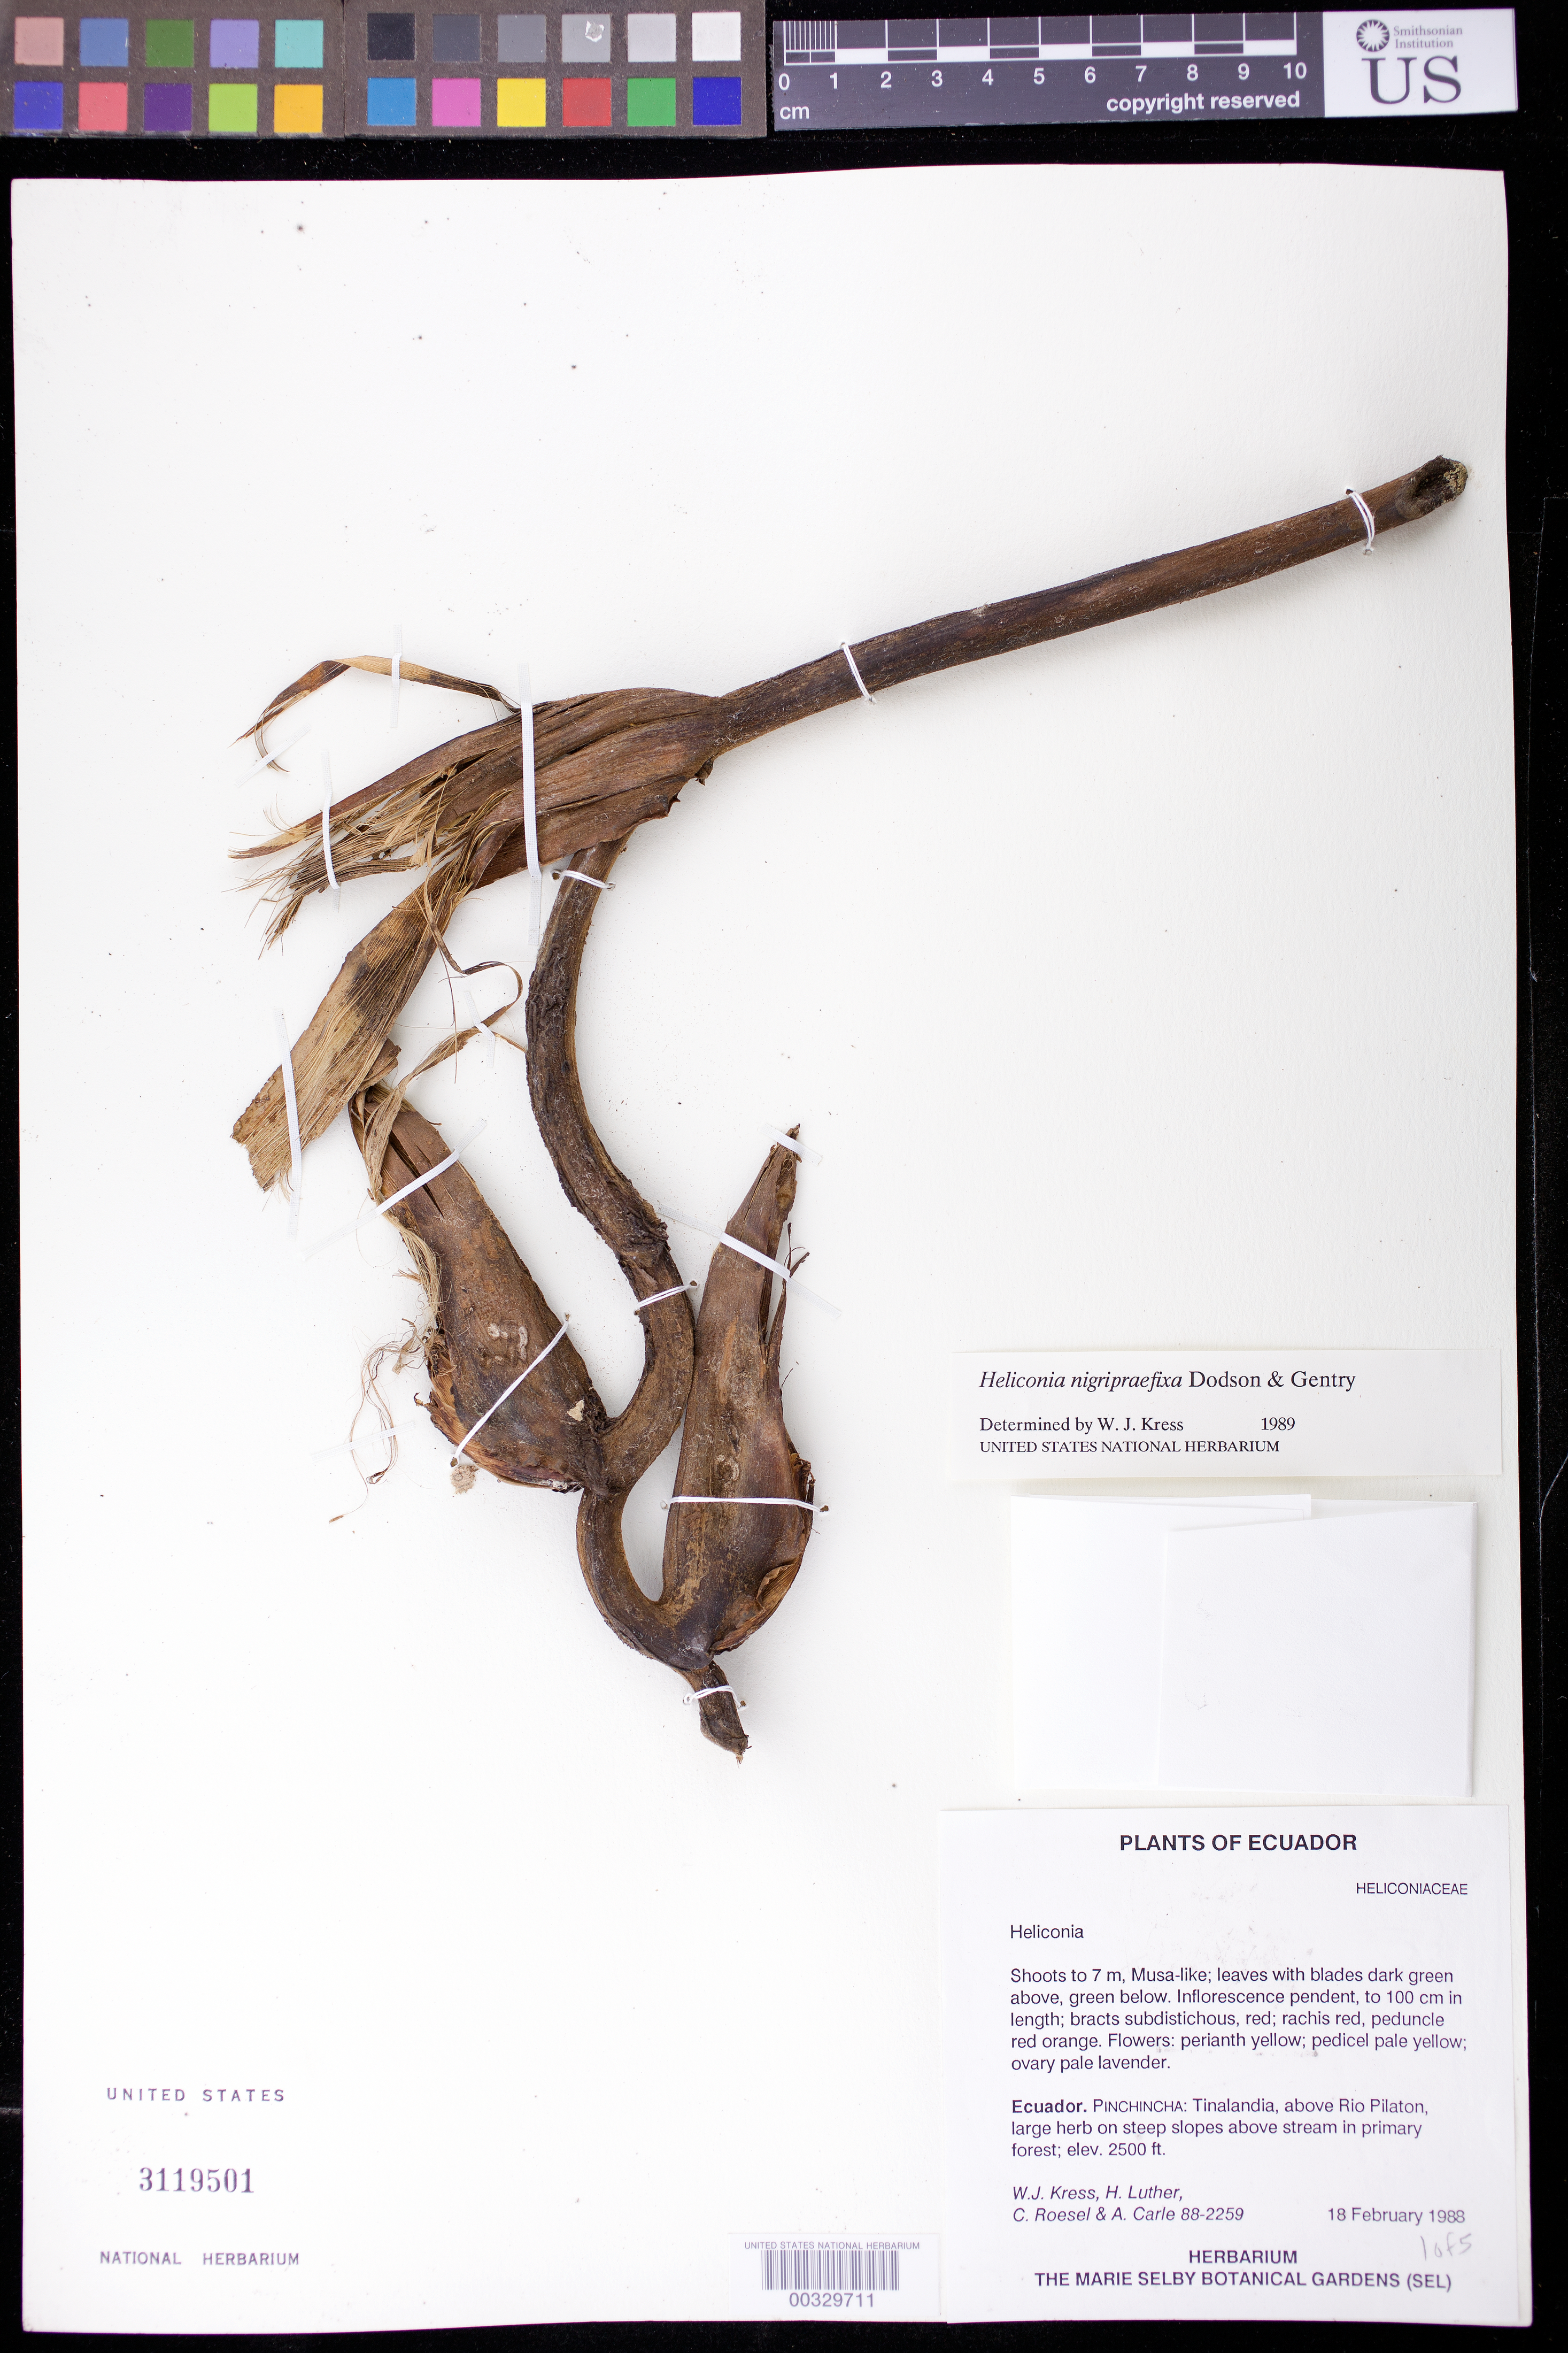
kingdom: Plantae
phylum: Tracheophyta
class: Liliopsida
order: Zingiberales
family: Heliconiaceae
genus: Heliconia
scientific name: Heliconia nigripraefixa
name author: Dodson & Gentry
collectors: W. J. Kress, Harry E. Luther, C. S. Roesel & A. Carle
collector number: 88-2259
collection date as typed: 18 Feb 1988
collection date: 1988-02-18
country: Ecuador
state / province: Pichincha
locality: Tinalandia, above Rio pilaton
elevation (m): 762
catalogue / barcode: US 3119501